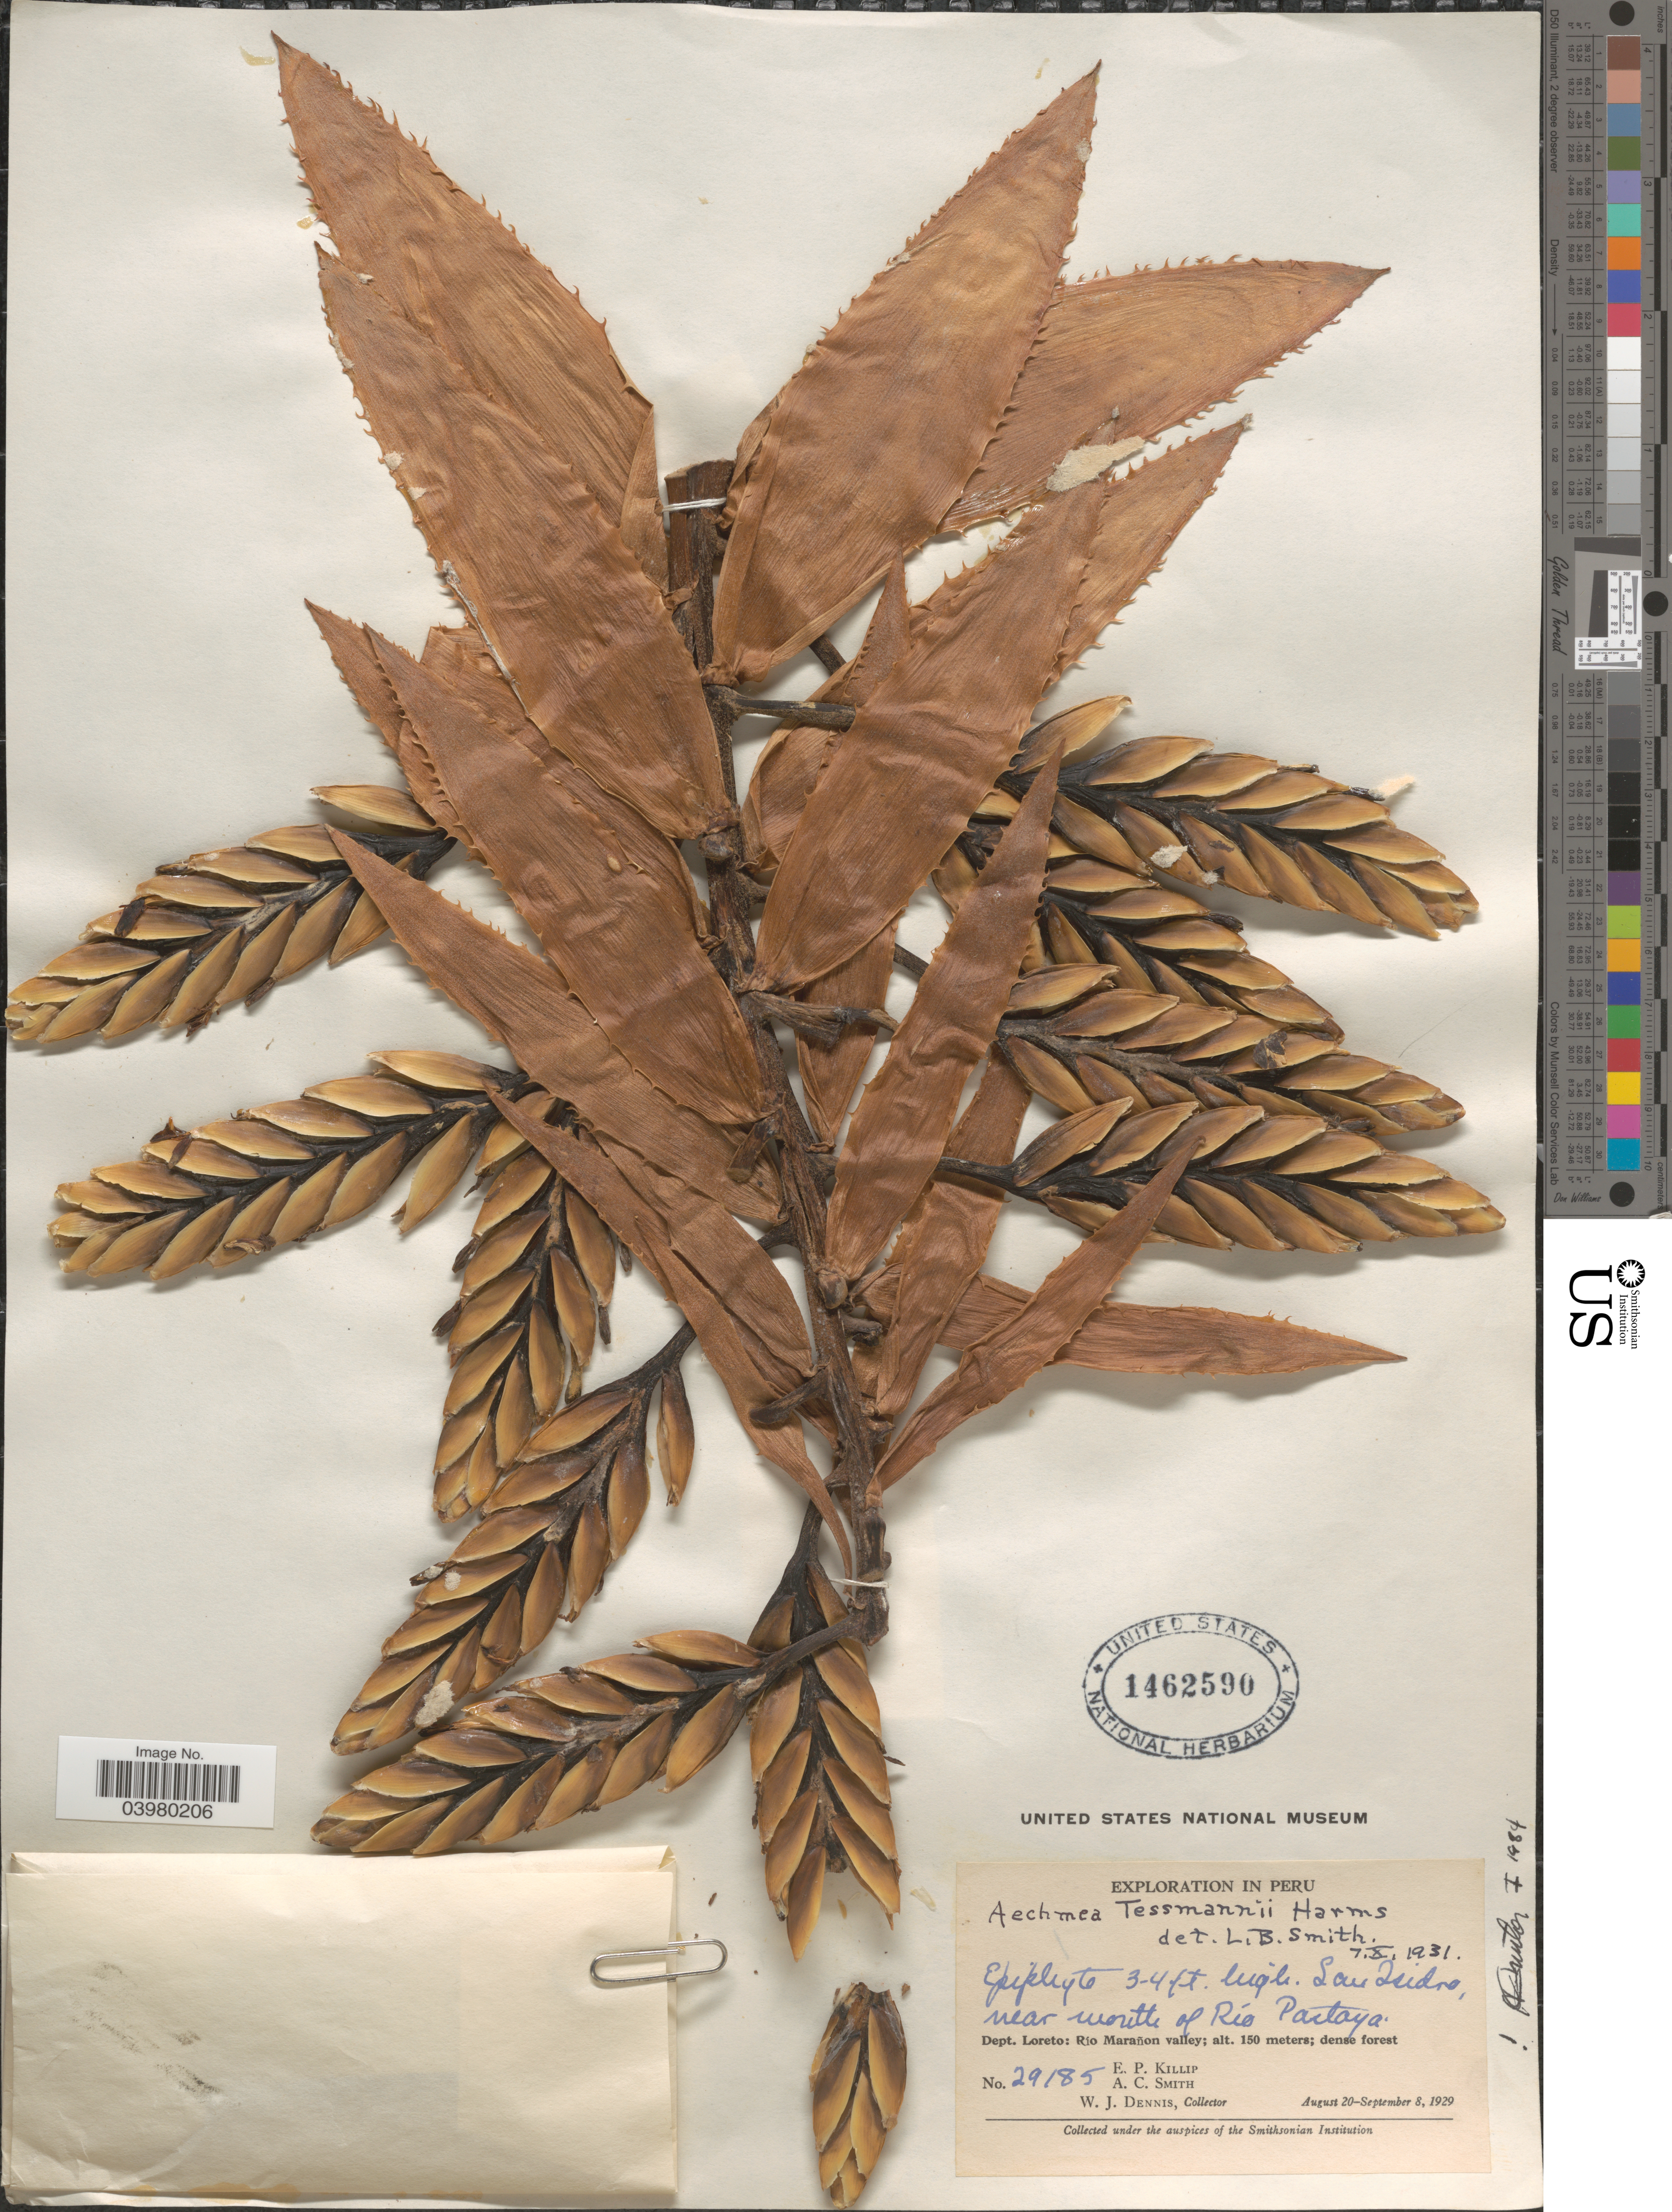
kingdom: Plantae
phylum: Tracheophyta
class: Liliopsida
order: Poales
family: Bromeliaceae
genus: Aechmea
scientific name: Aechmea tessmannii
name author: Harms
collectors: E. P. Killip, A. C. Smith & W. J. Dennis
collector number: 29185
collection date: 1929-08-20/1929-09-08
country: Peru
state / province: Loreto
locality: San Isidro, near mouth of Río Pactaya. Dept. Loreto: Río Marañon valley.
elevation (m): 150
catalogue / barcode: US 1462590